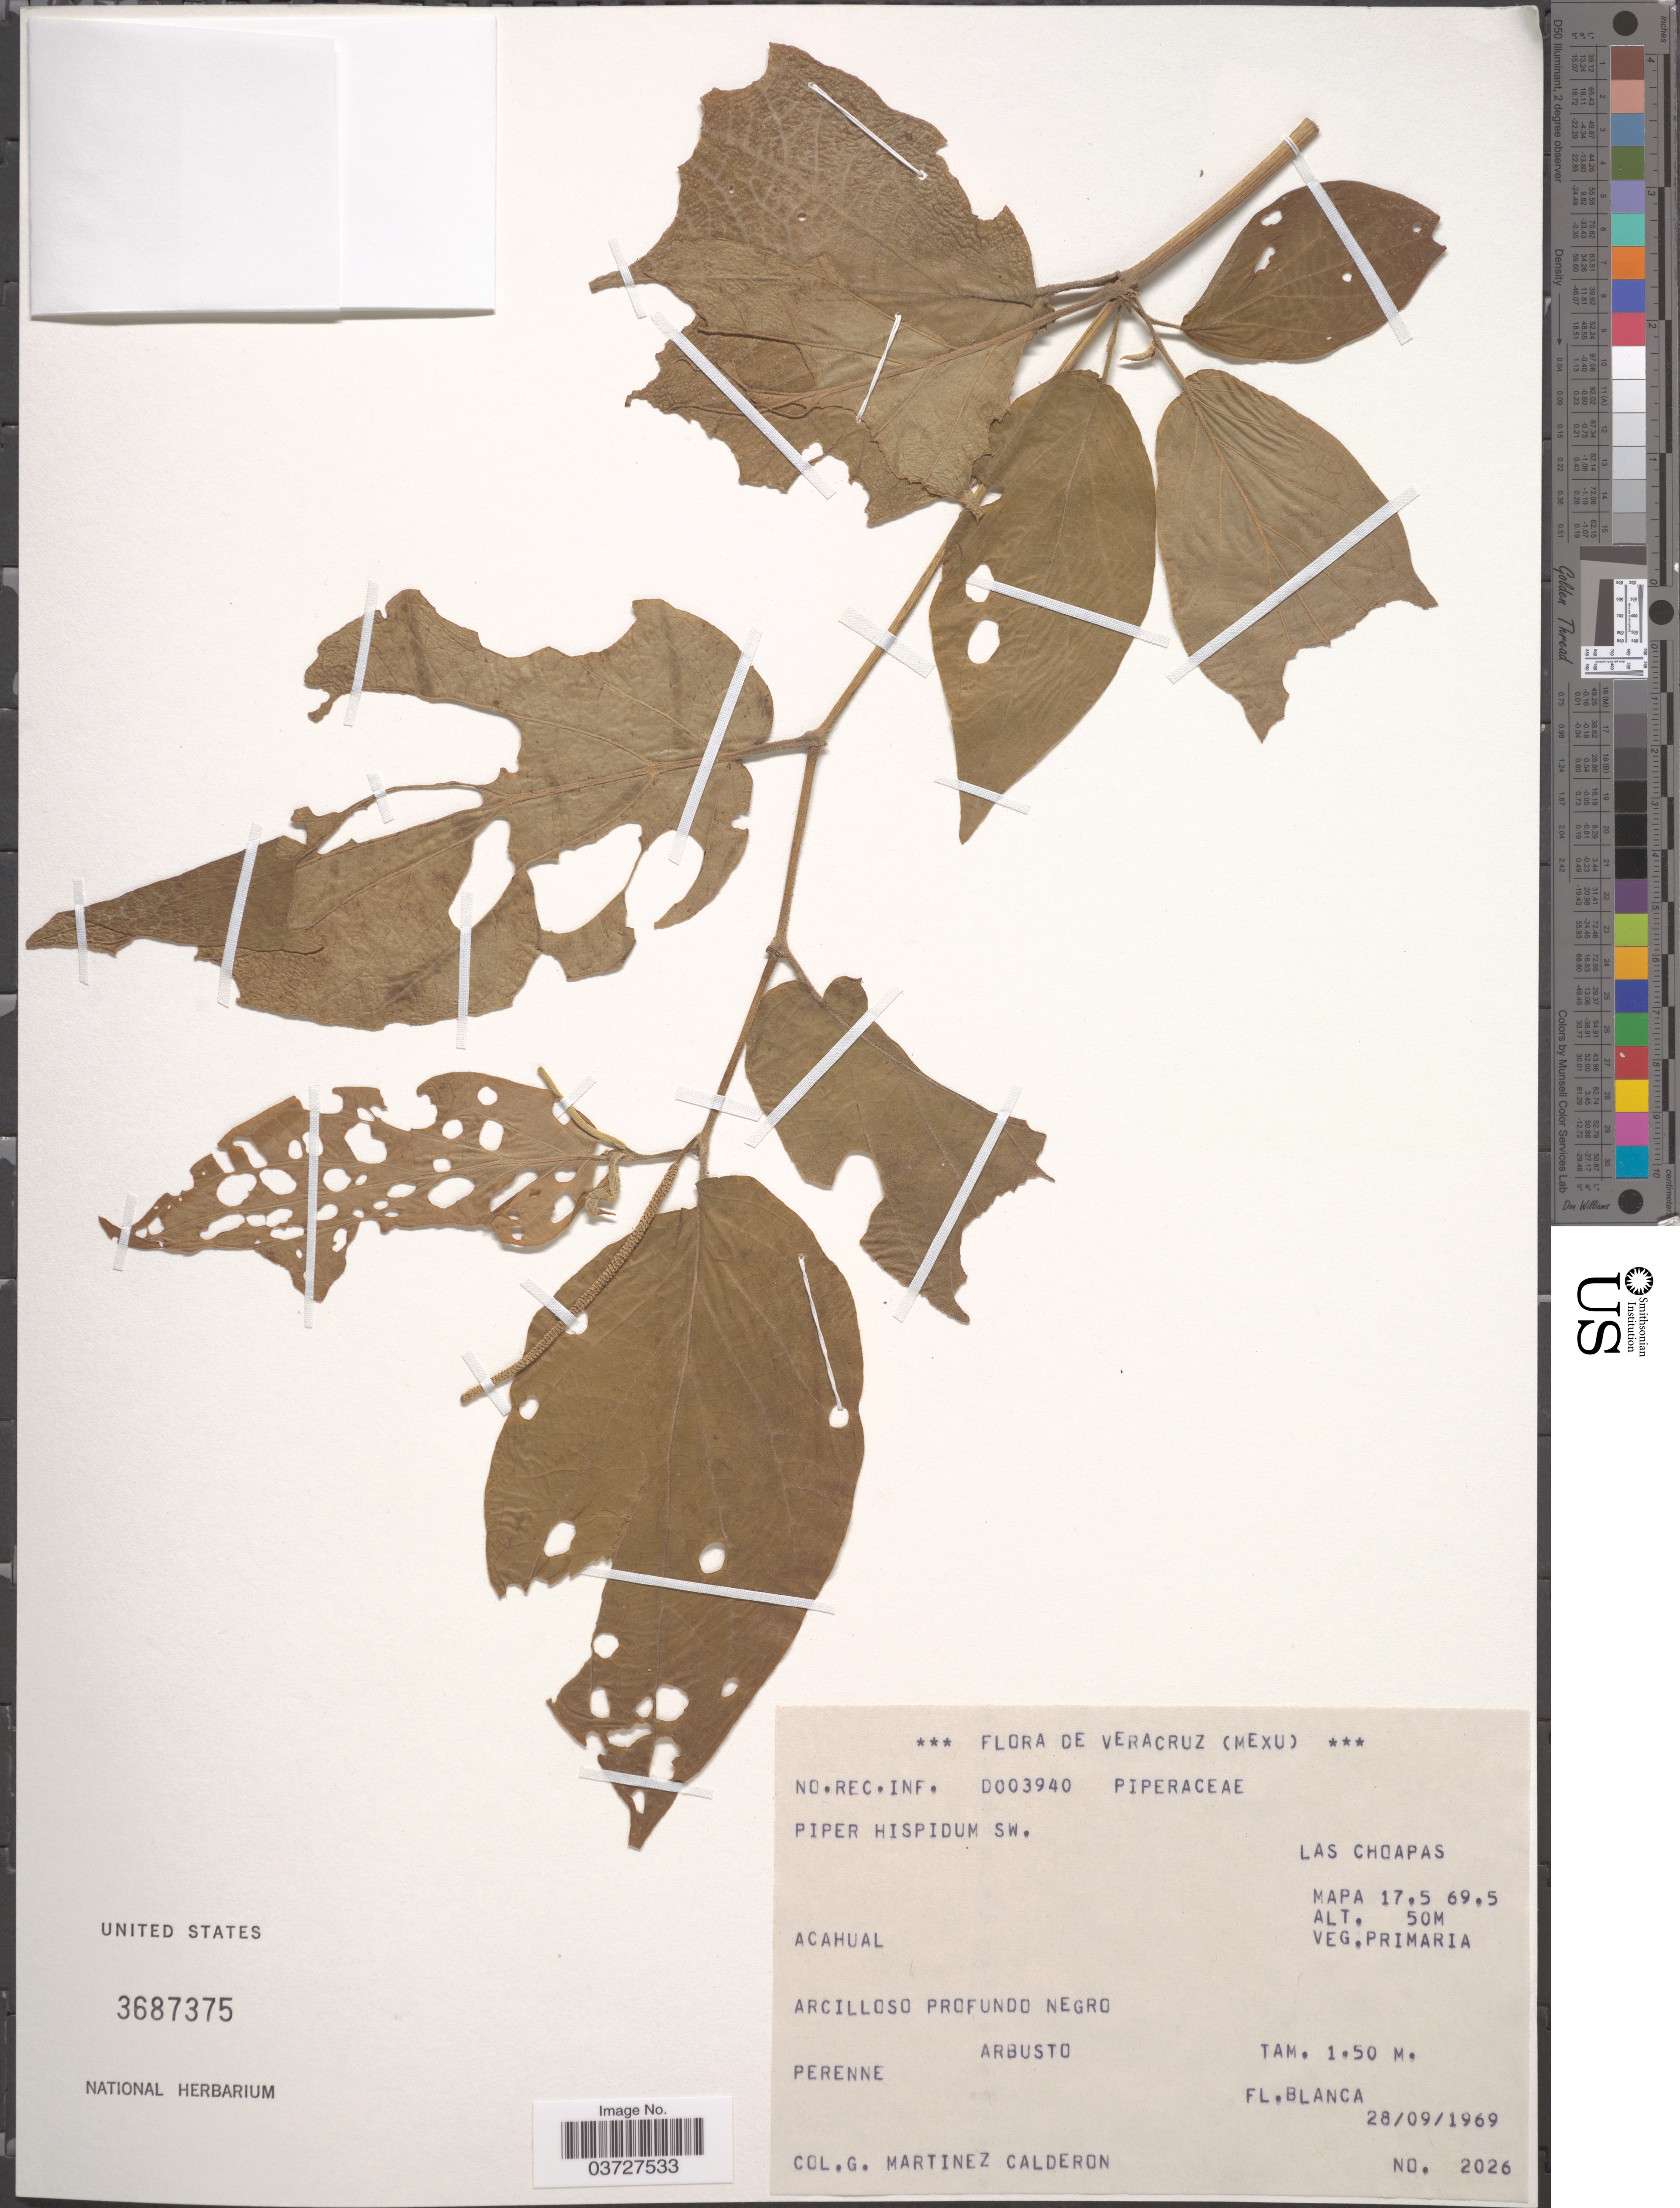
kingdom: Plantae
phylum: Tracheophyta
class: Magnoliopsida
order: Piperales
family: Piperaceae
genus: Piper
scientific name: Piper hispidum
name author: Sw.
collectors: G. Martínez Calderón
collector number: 2026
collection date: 1969-09-28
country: Mexico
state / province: Veracruz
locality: Veracruz. Las Choapas. Acahual. Mapa 17.5 69.5.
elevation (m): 50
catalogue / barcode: US 3687375